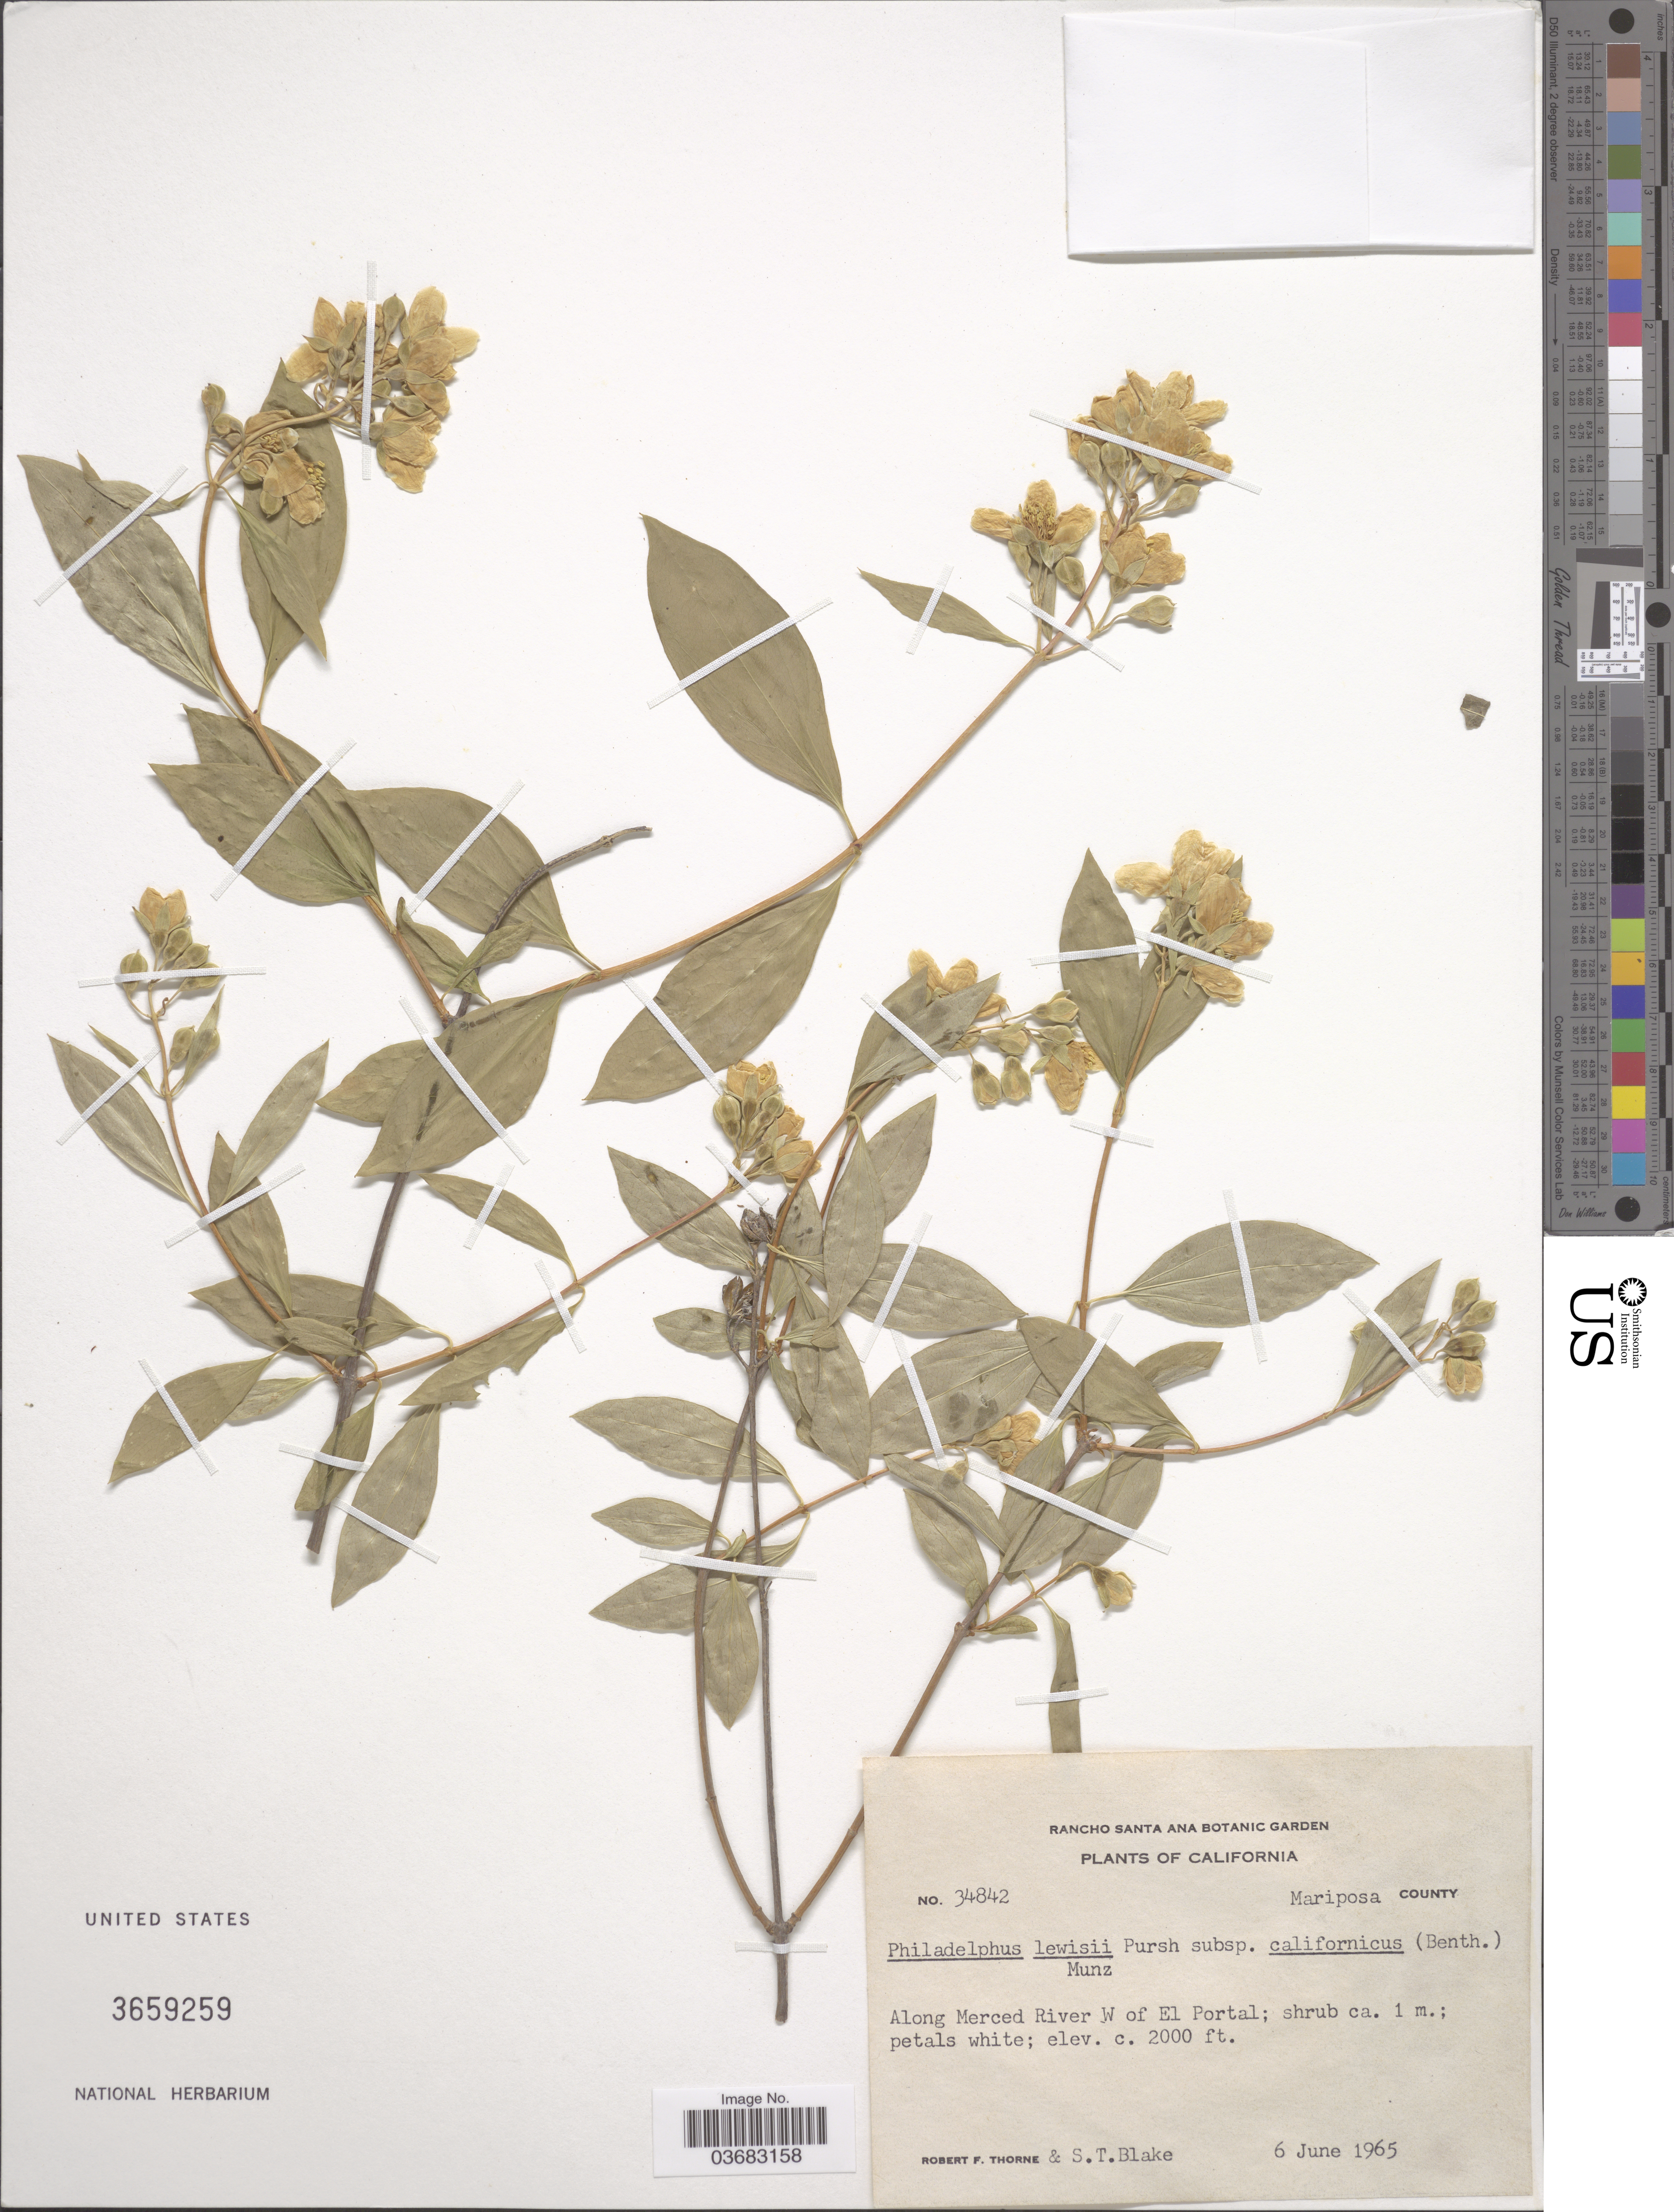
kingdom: Plantae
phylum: Tracheophyta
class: Magnoliopsida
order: Cornales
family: Hydrangeaceae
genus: Philadelphus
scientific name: Philadelphus lewisii var. californicus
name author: (Benth.) A. Gray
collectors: R. F. Thorne & S. T. Blake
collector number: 34842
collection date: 1965-06-06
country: United States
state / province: California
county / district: Mariposa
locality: Mariposa County. Along Merced River W of El Portal.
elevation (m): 610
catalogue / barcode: US 3659259